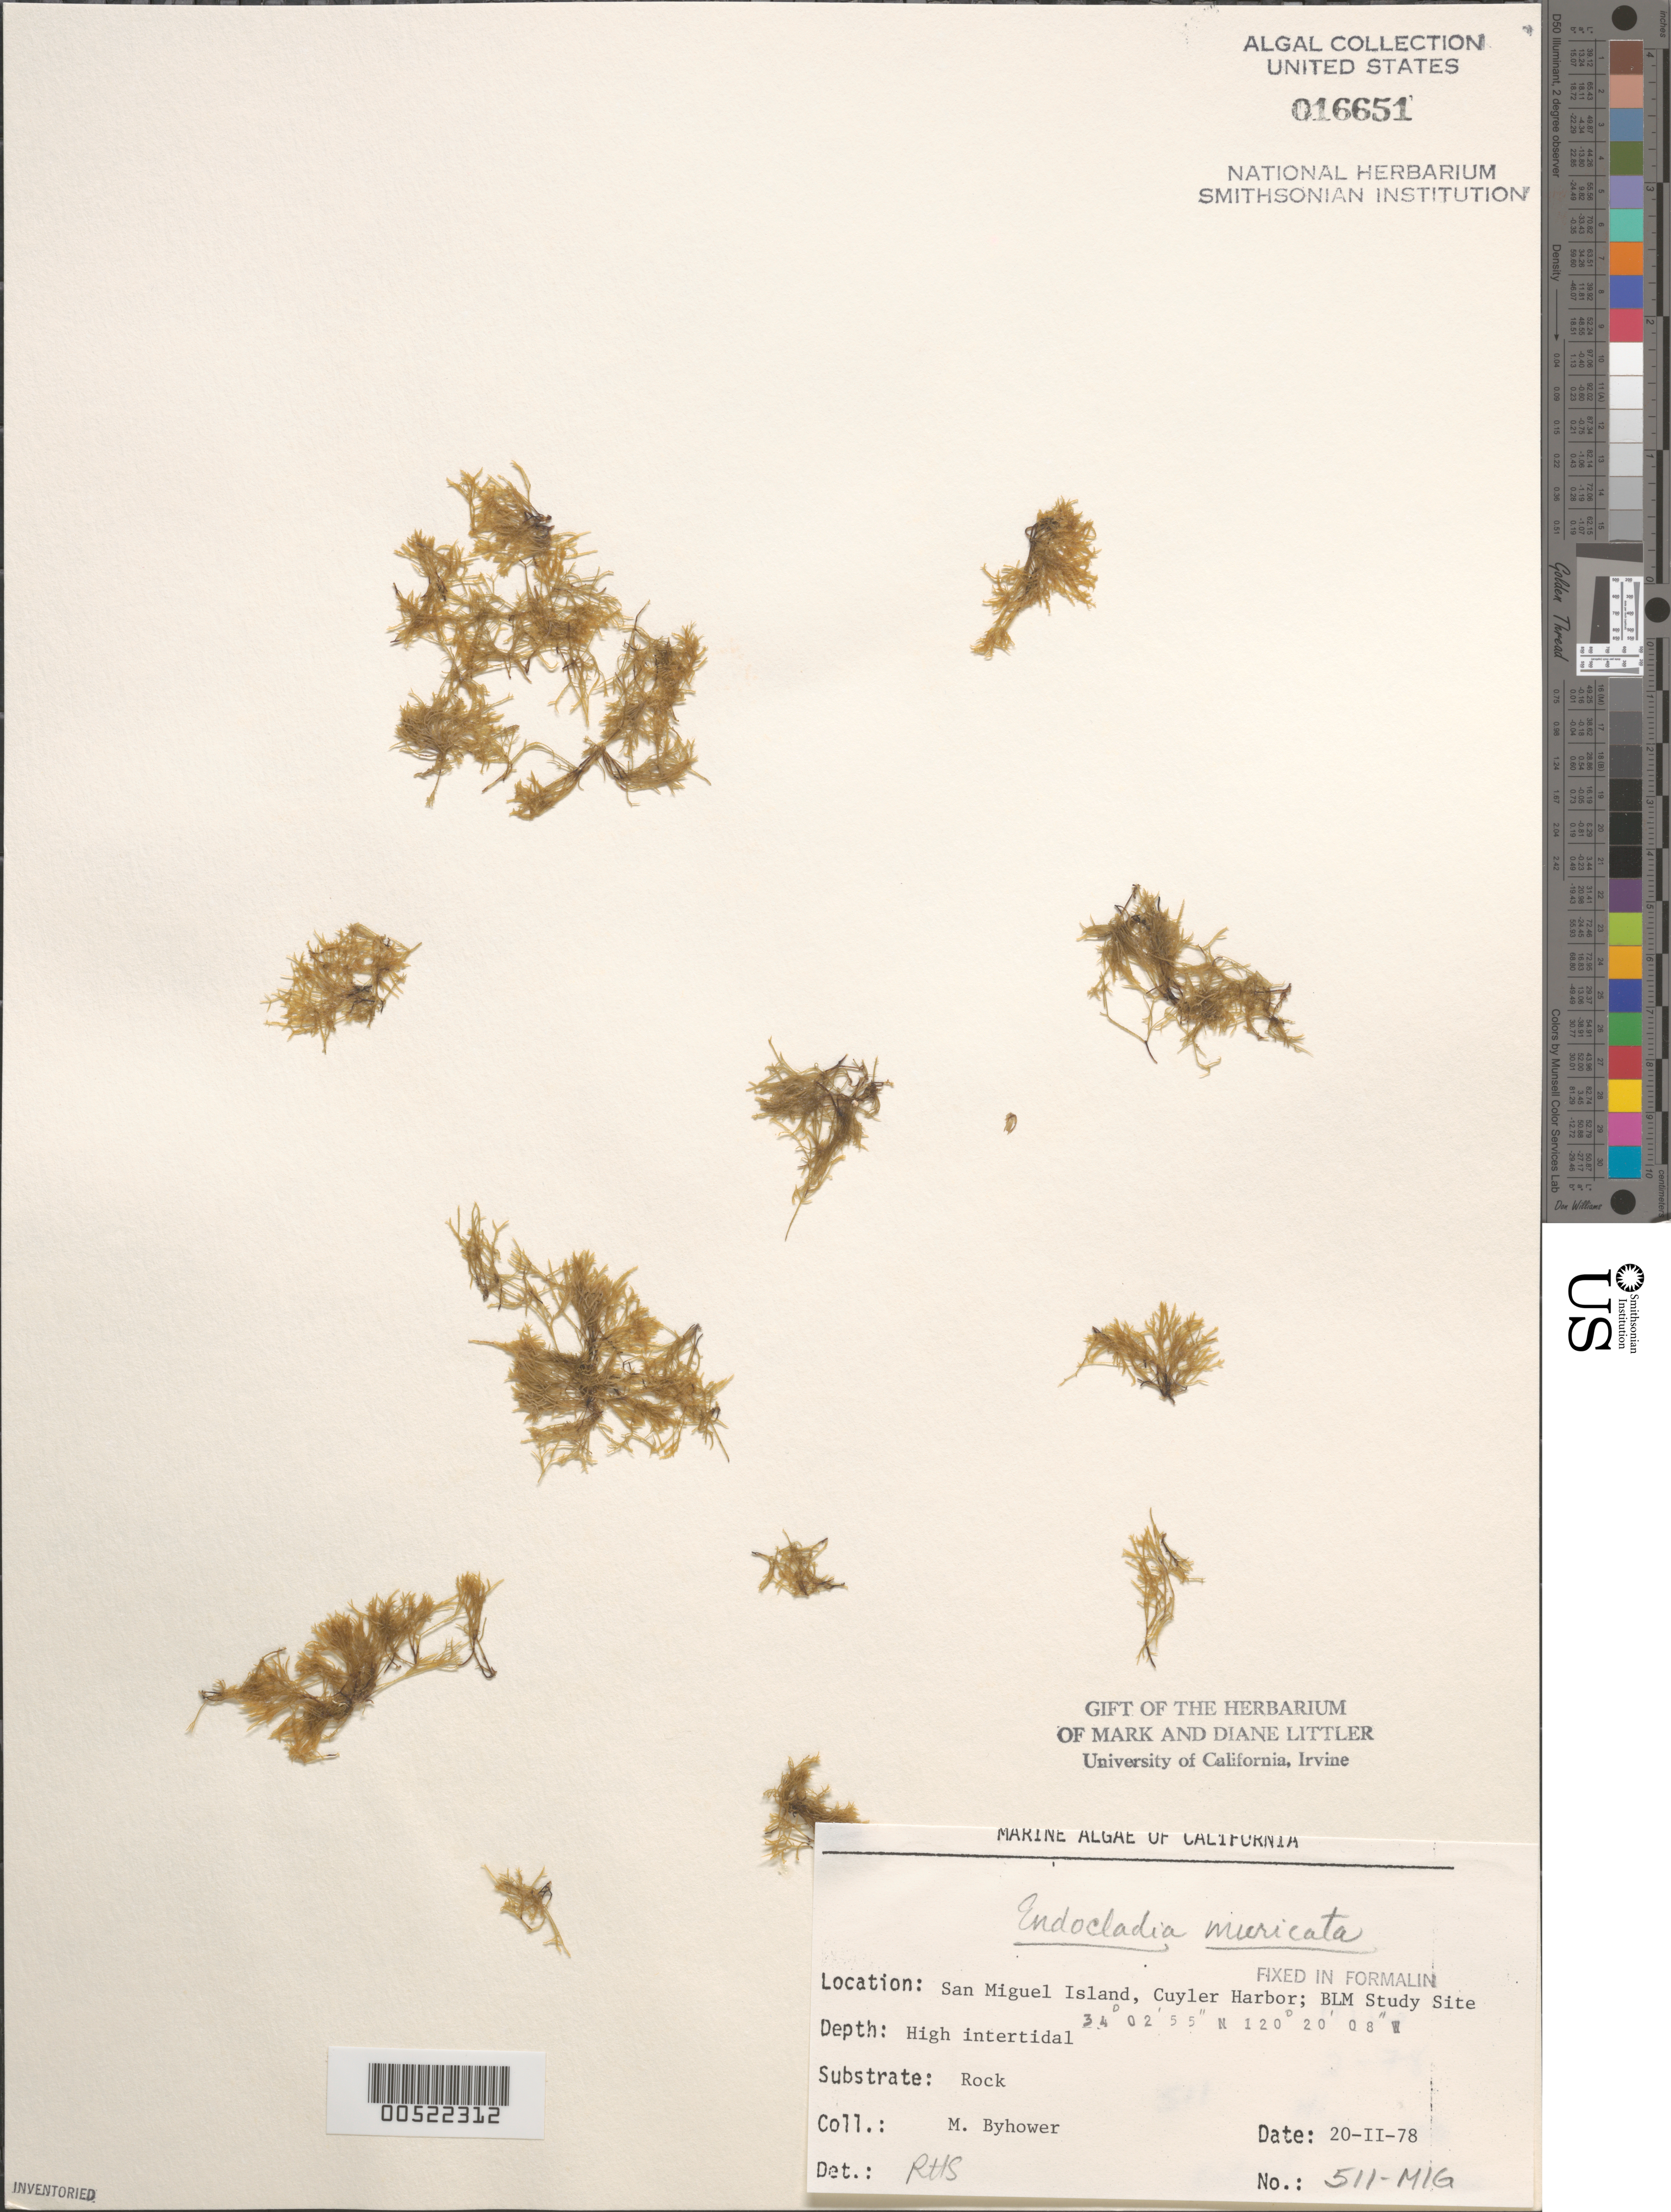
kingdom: Plantae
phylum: Rhodophyta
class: Florideophyceae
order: Gigartinales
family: Endocladiaceae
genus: Endocladia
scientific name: Endocladia muricata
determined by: Sims, Robert H.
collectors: M. Byhower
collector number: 511-mig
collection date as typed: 20 Feb 1978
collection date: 1978-02-20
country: United States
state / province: California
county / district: Santa Barbara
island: San Miguel Island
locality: Cuyler Harbor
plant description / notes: BLM-SOCALBIGHT Rocky Intertidal Survey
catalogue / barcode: US 16651